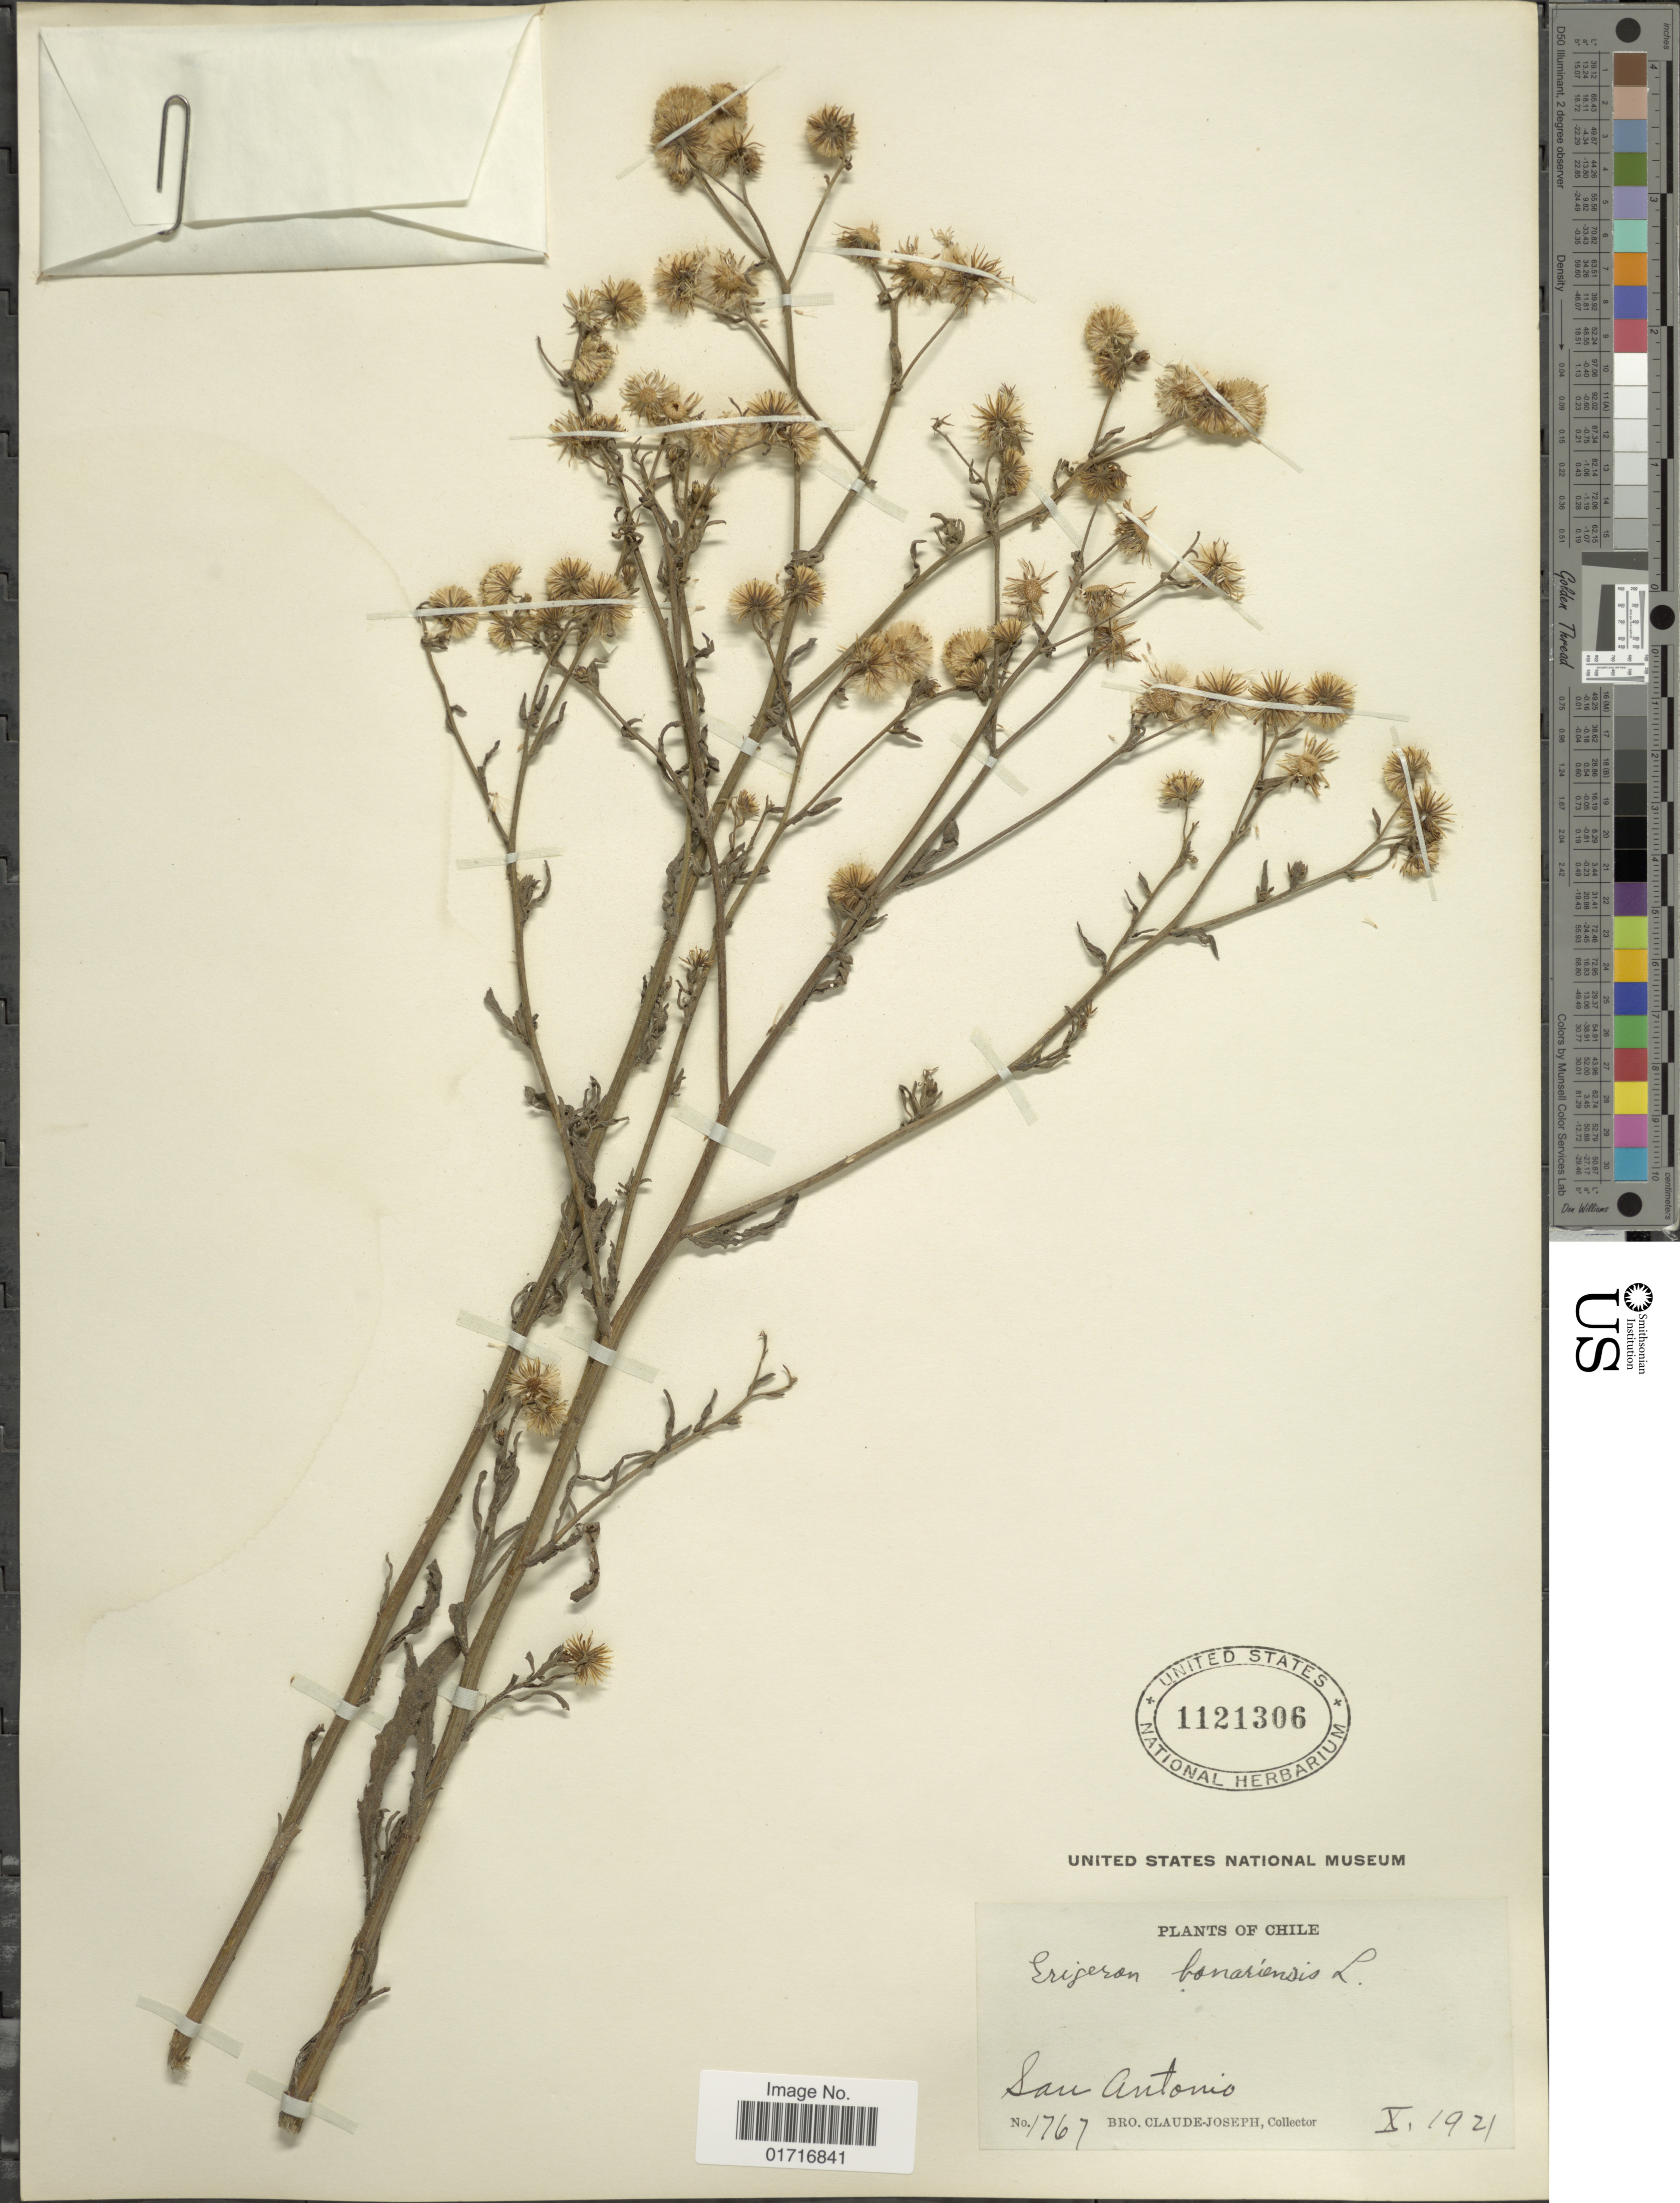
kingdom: Plantae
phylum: Tracheophyta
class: Magnoliopsida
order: Asterales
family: Asteraceae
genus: Conyza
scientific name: Conyza bonariensis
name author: (L.) Cronq.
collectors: Bro. Claude-Joseph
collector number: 1767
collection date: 1921-10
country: Chile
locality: San Antonio.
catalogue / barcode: US 1121306